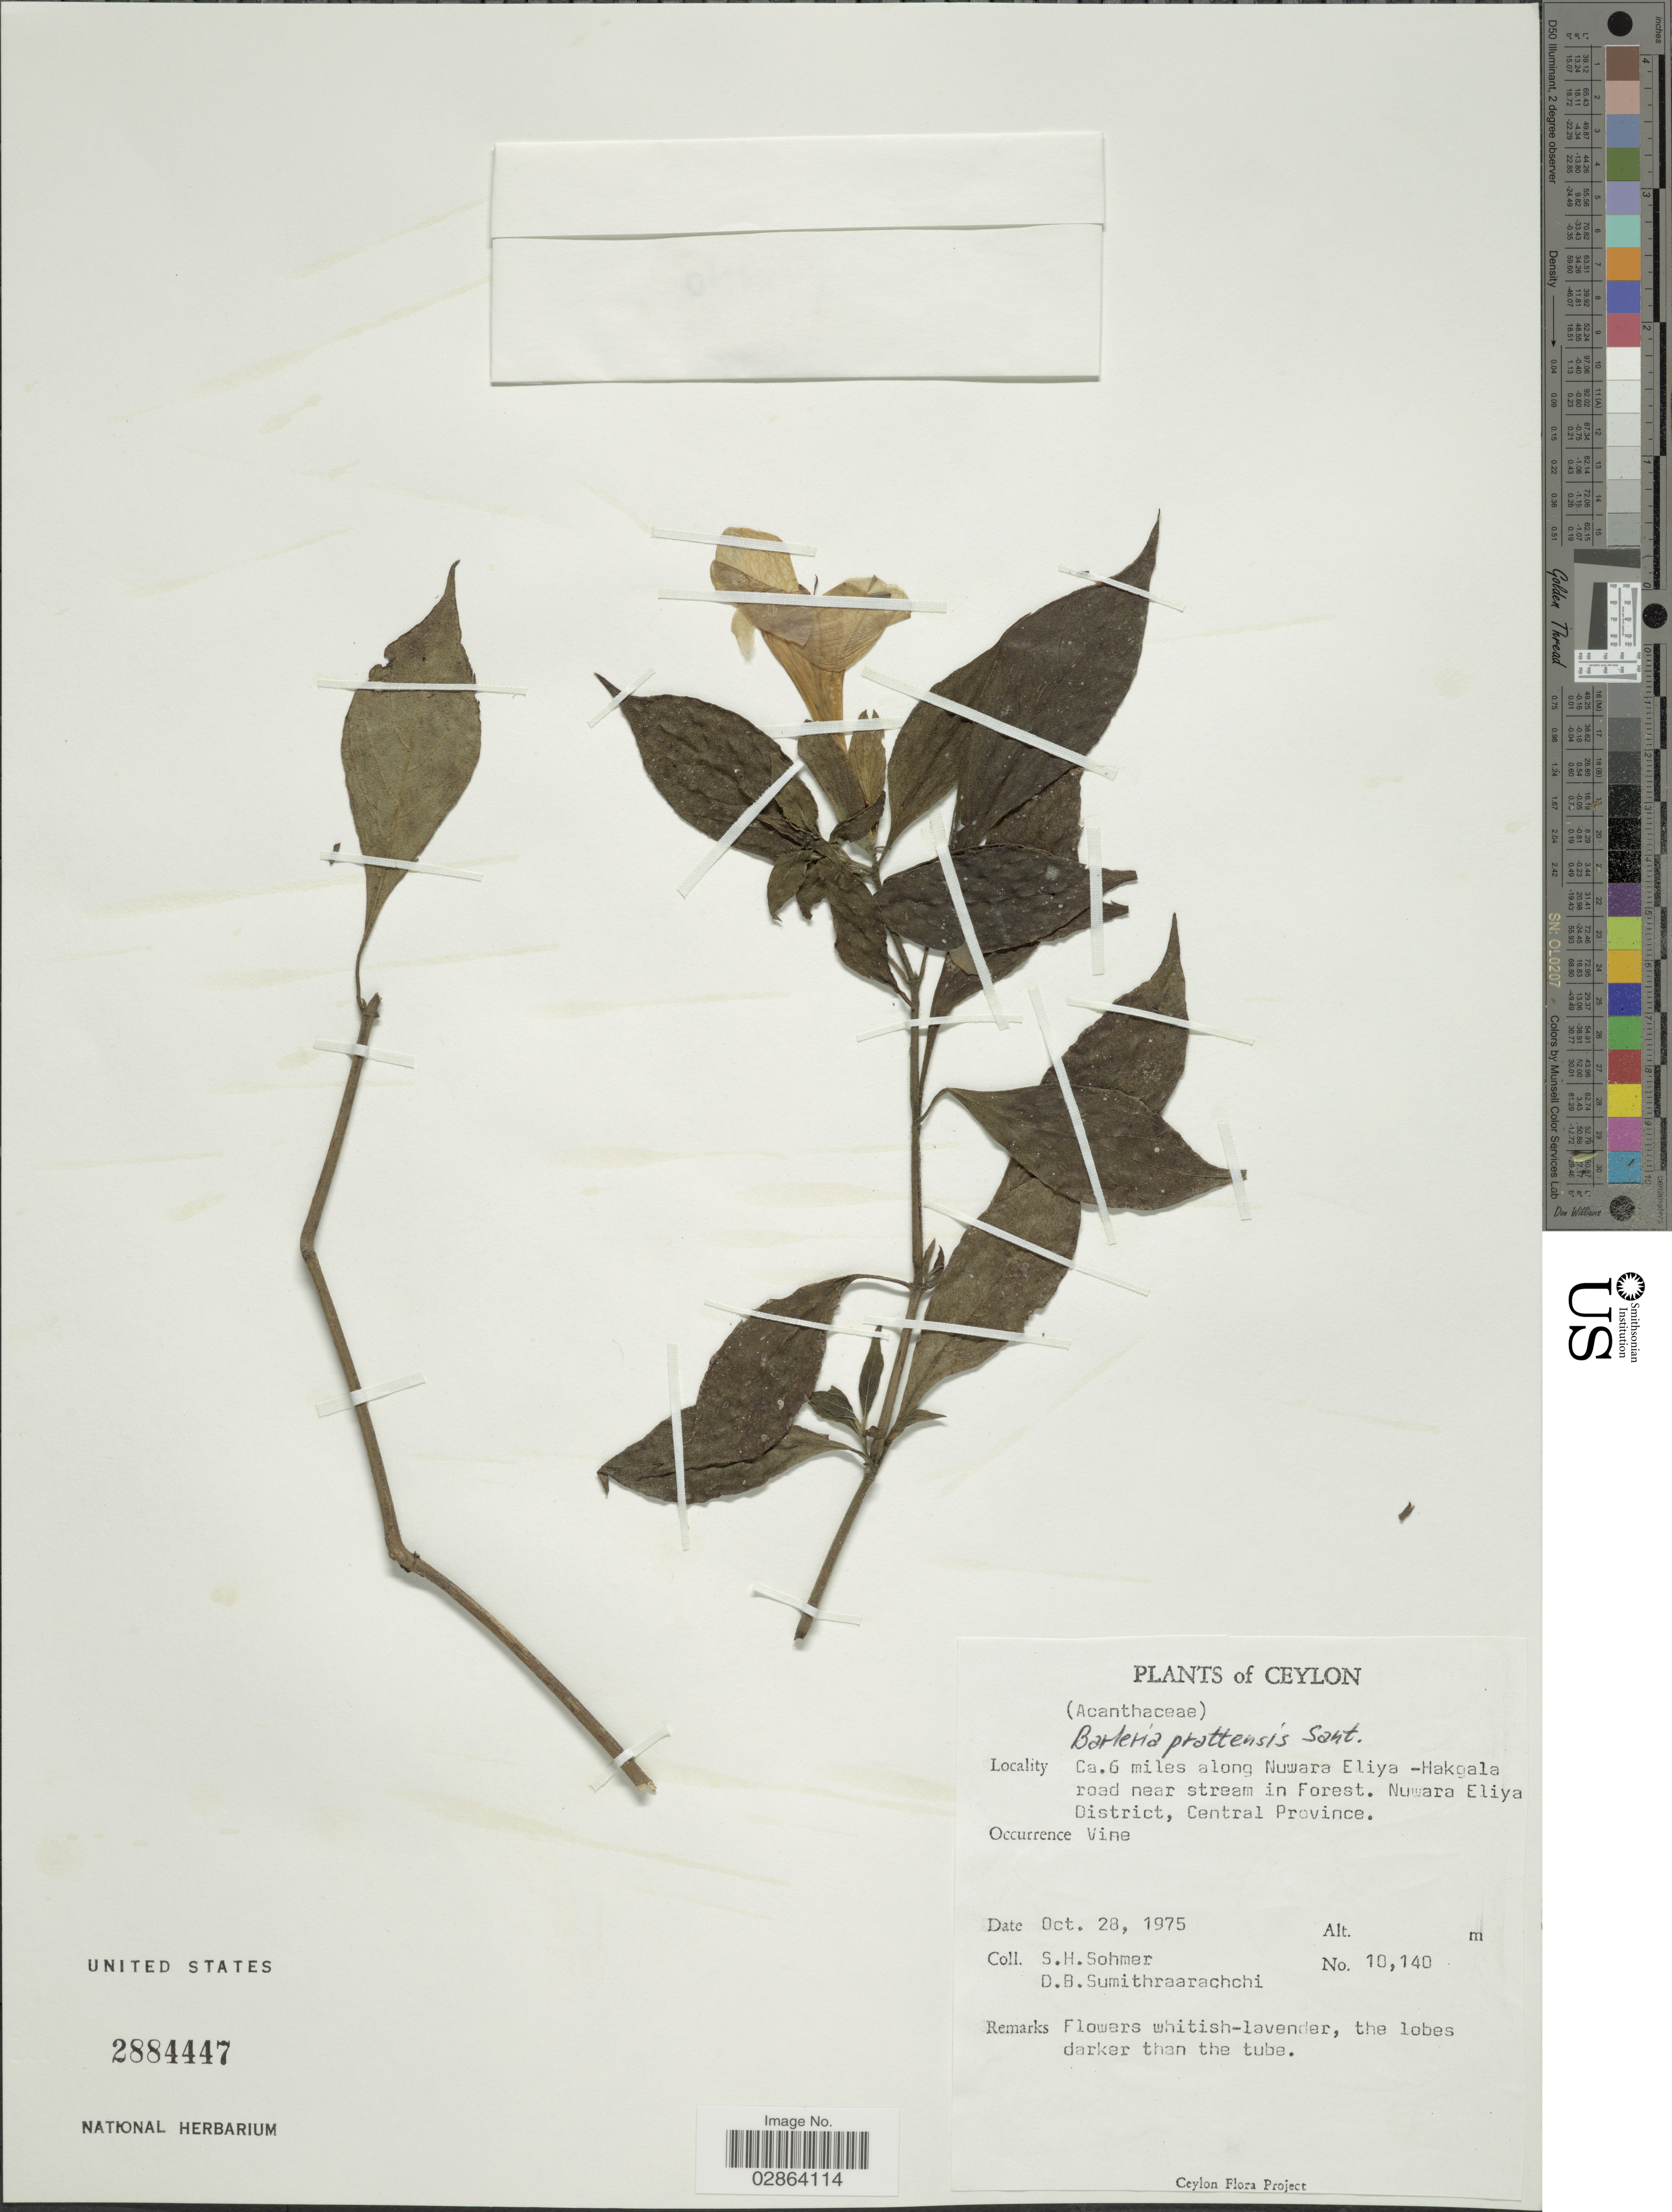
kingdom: Plantae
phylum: Tracheophyta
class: Magnoliopsida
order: Lamiales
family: Acanthaceae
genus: Barleria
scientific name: Barleria prattensis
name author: Santapau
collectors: S. H. Sohmer & D. B. Sumithraarachchi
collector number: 10140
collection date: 1975-10-28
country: Sri Lanka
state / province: Central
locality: Ca. 6 miles along Nuwara Eliya-Hakgala road near stream in Forest, Nuwara Eliya District,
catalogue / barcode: US 2884447